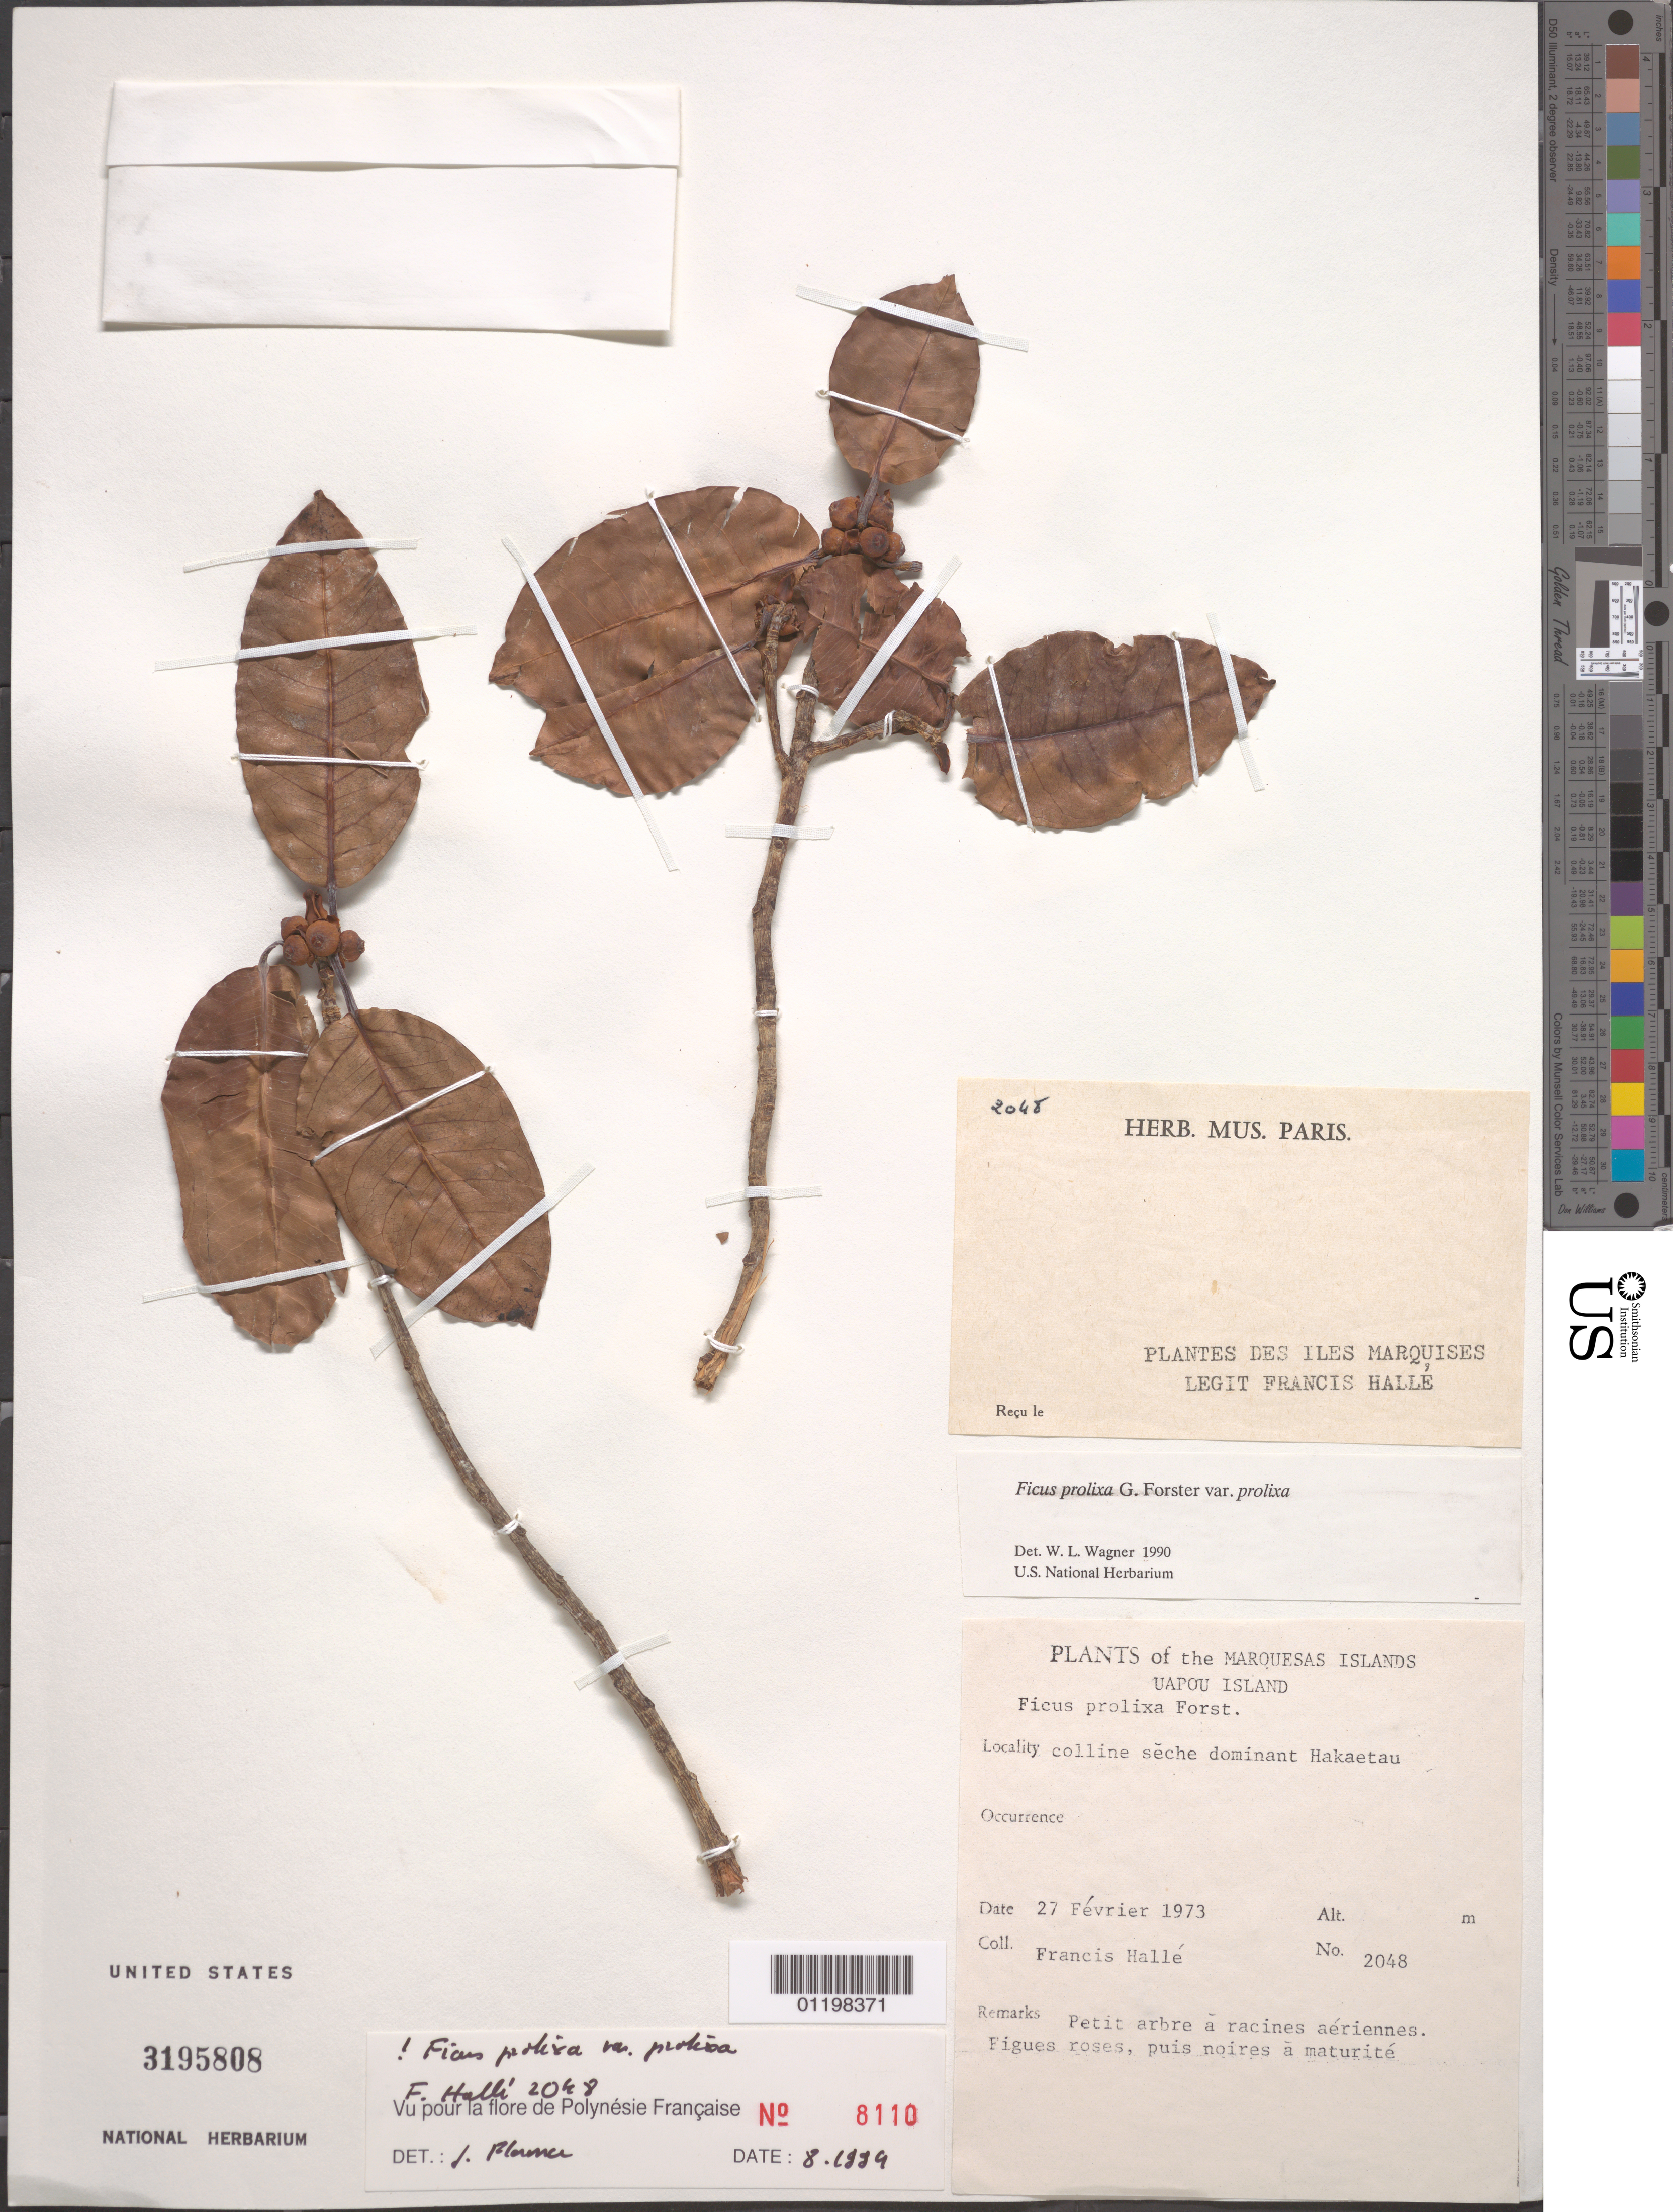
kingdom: Plantae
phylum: Tracheophyta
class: Magnoliopsida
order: Rosales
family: Moraceae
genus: Ficus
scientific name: Ficus prolixa var. prolixa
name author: G. Forst.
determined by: Wagner, W. L., (BOT), Smithsonian Institution - National Museum of Natural History (UNITED STATES)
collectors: F. Hallé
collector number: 2048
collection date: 1973-02-27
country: French Polynesia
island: Ua Pou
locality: Colline sèche dominant Hakaetau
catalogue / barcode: US 3195808